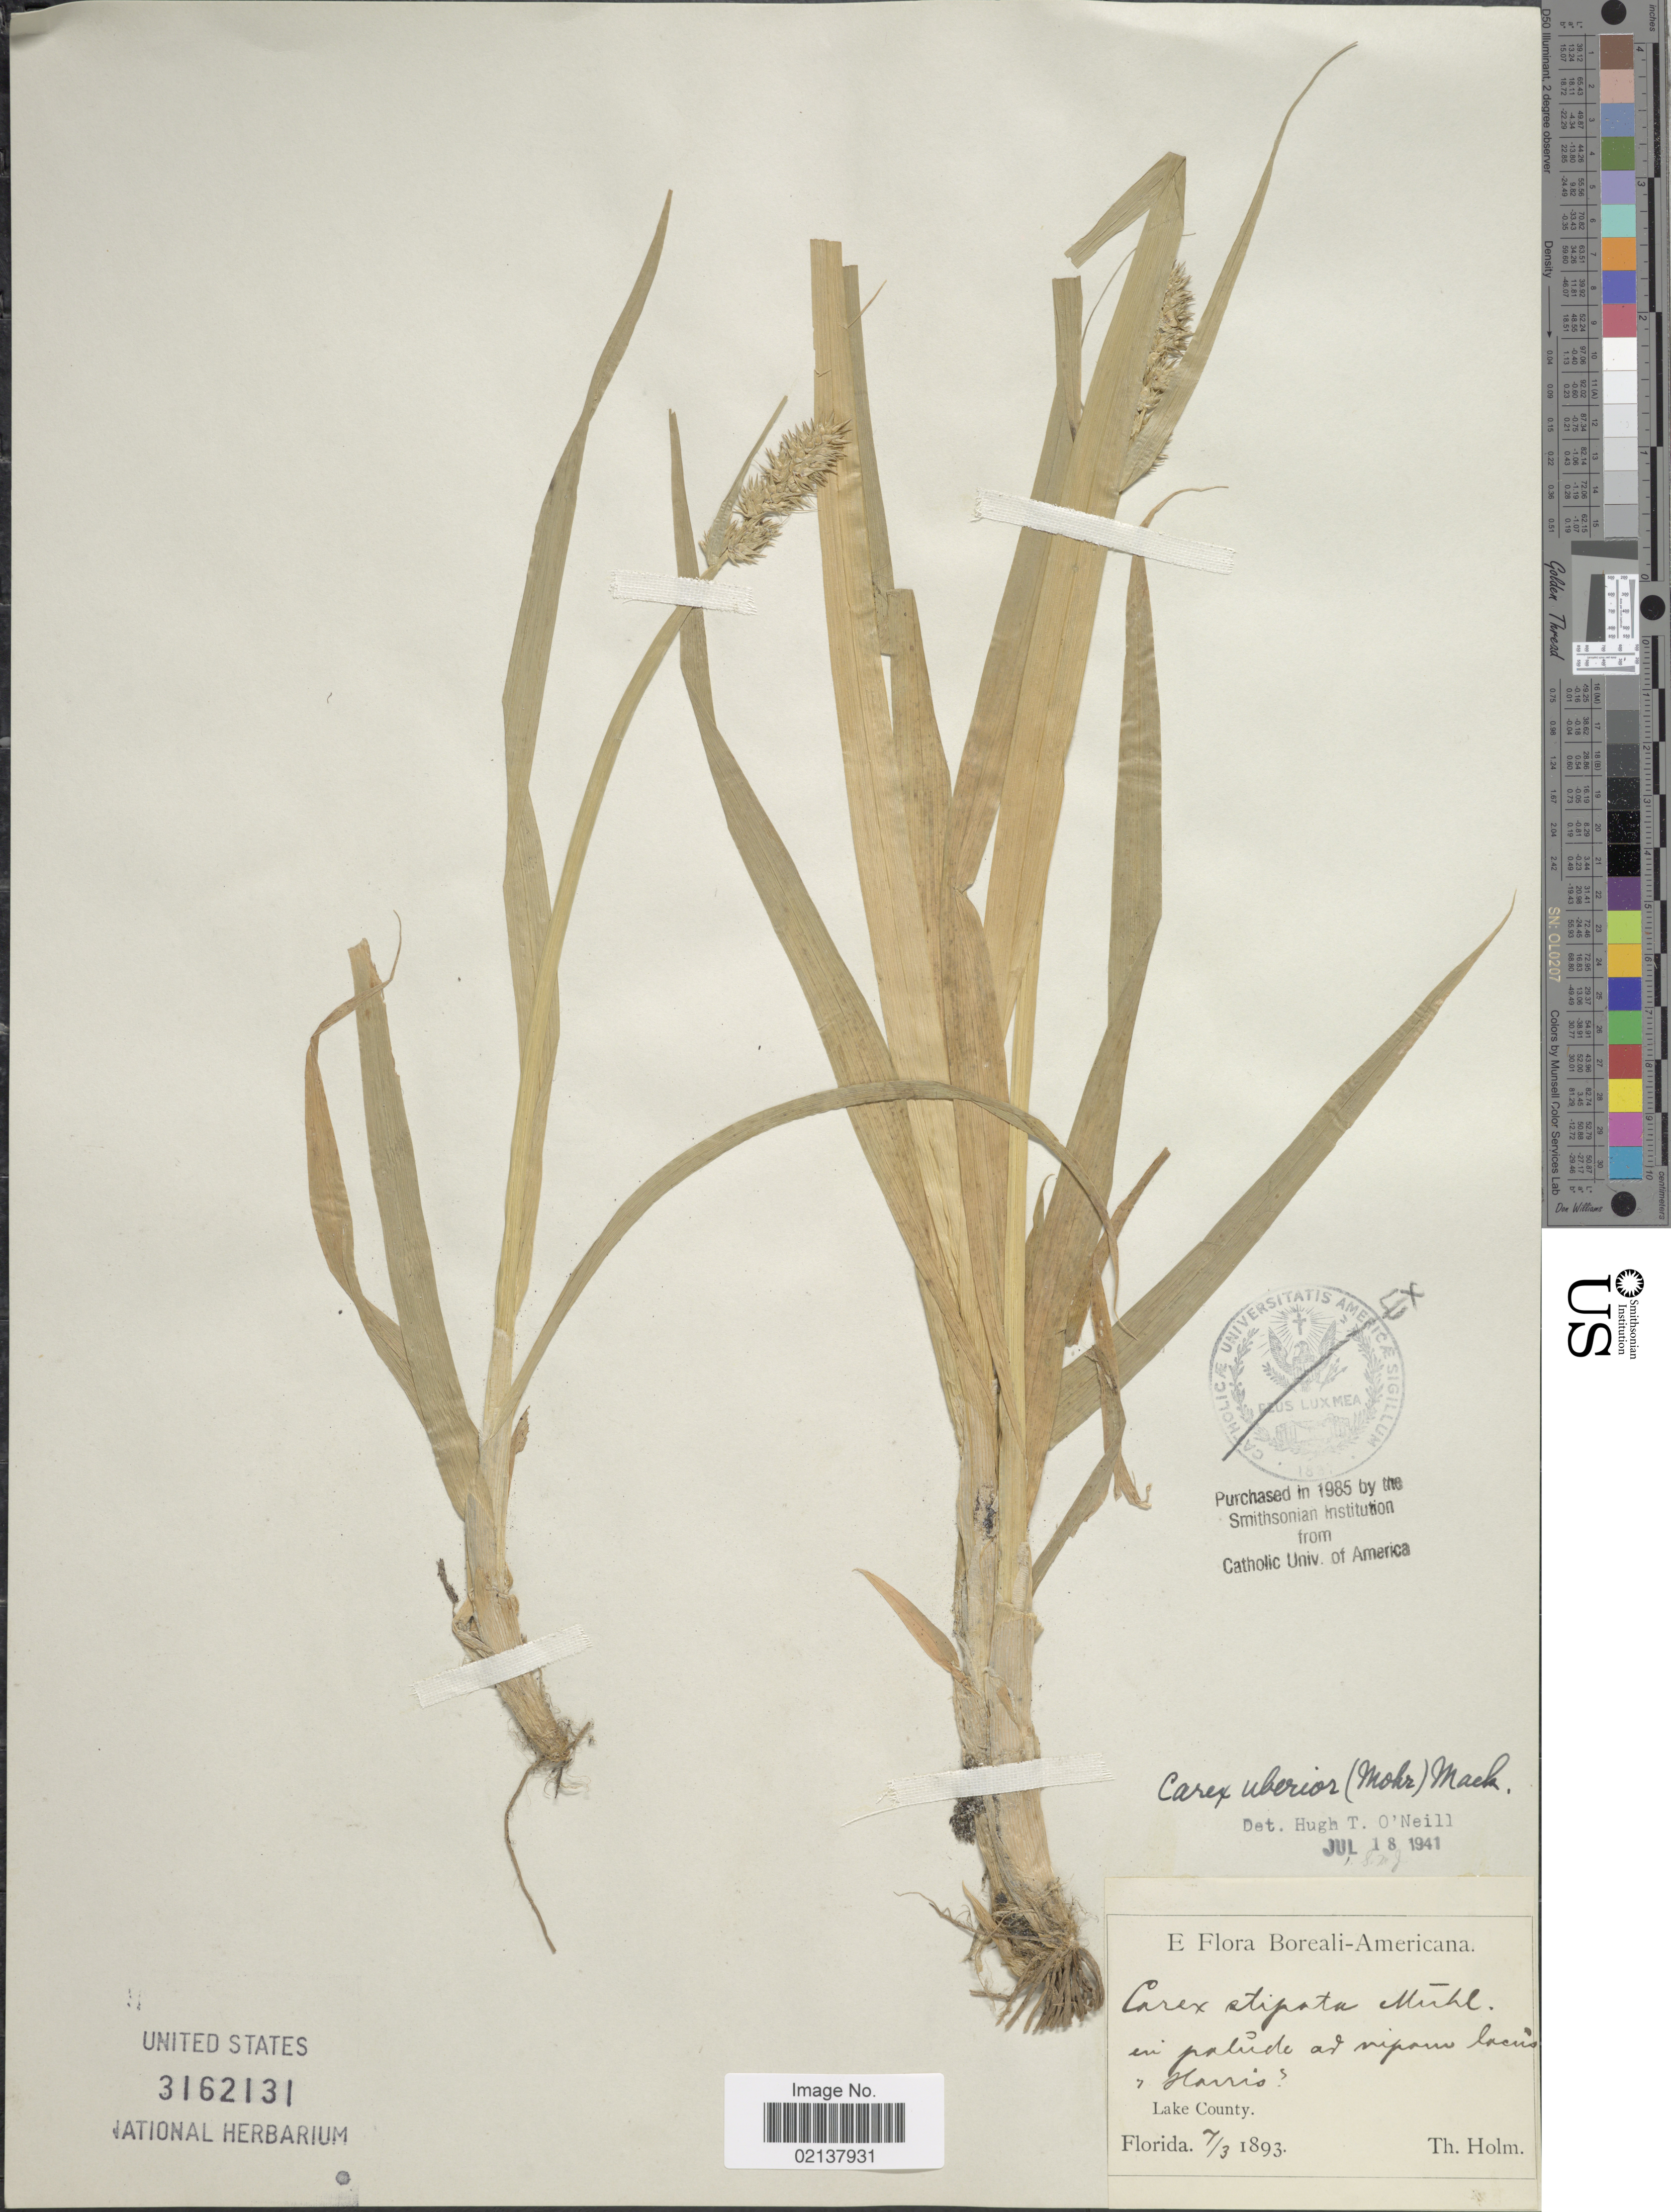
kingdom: Plantae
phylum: Tracheophyta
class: Liliopsida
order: Poales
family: Cyperaceae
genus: Carex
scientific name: Carex stipata var. maxima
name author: Chapm. ex Boott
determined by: Strong, Mark T., (BOT), Smithsonian Institution - National Museum of Natural History (UNITED STATES)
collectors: T. Holm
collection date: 1893-07-03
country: United States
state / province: Florida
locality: In palude ad ripas lacus "Harris" Lake County.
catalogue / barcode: US 3162131